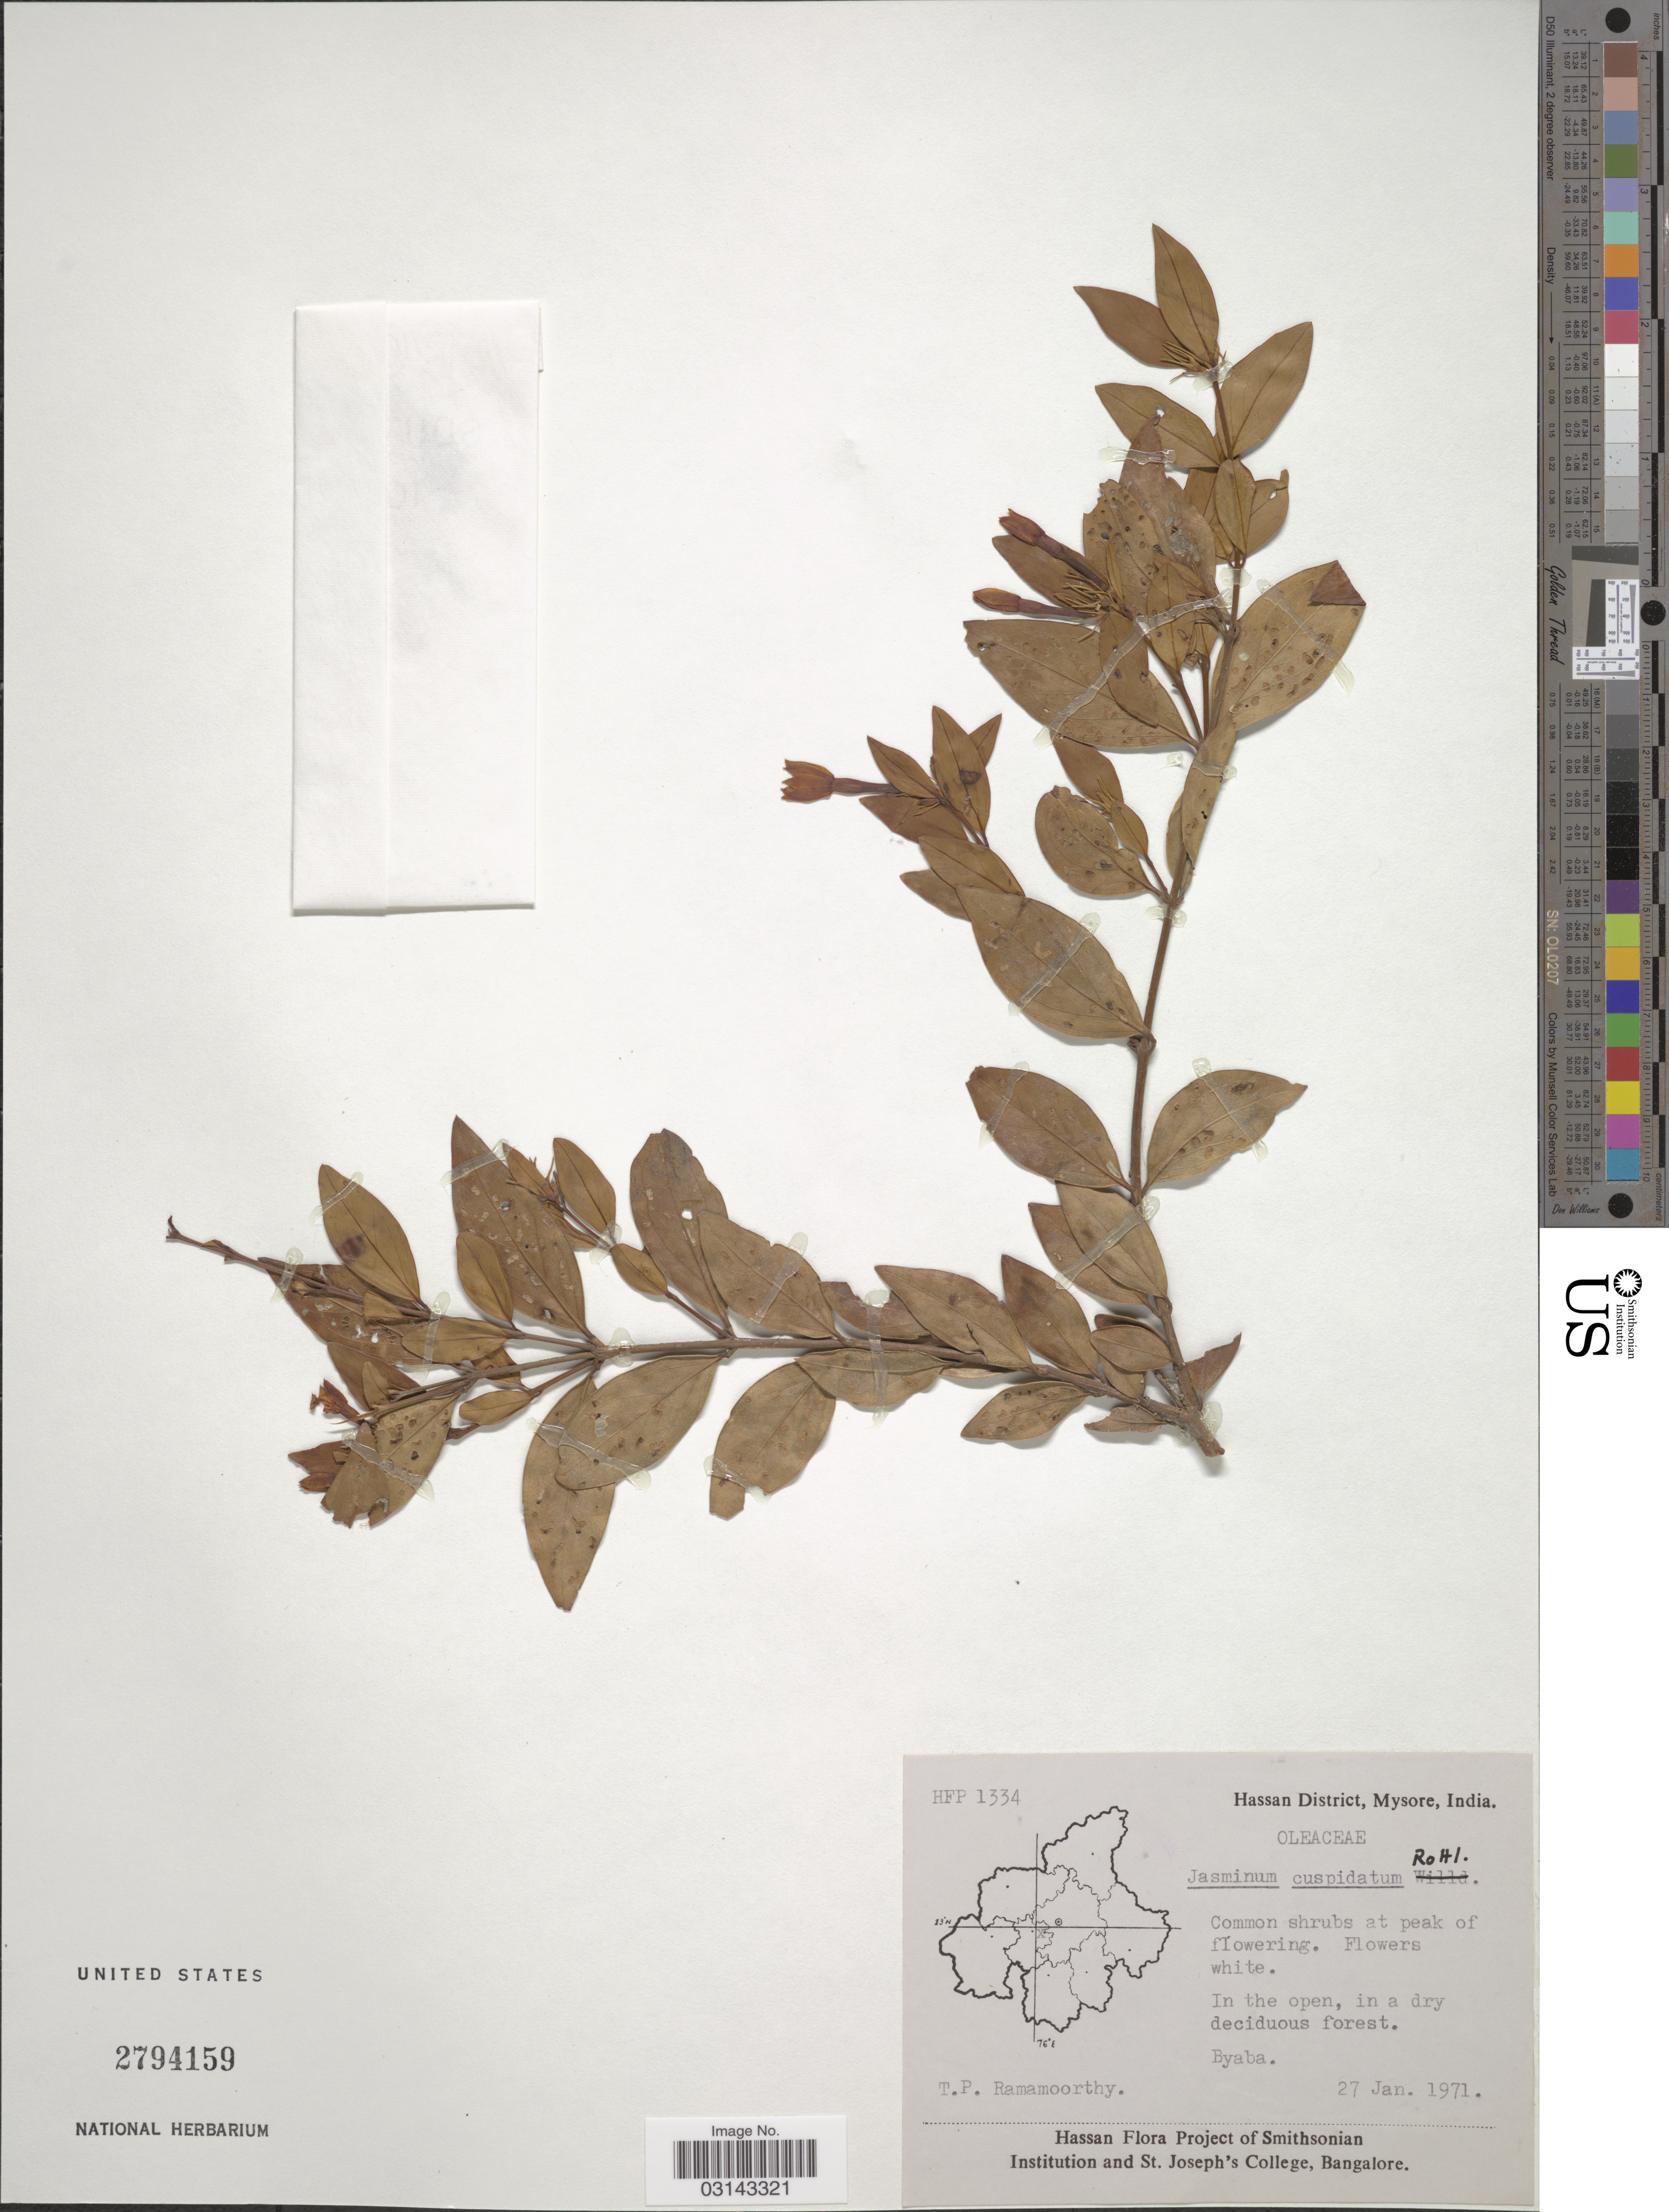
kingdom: Plantae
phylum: Tracheophyta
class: Magnoliopsida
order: Lamiales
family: Oleaceae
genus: Jasminum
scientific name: Jasminum cuspidatum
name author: Rottler & Willd.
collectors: T. P. Ramamoorthy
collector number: HFP1334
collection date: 1971-01-27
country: India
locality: Hassan District, Mysore. Byaba.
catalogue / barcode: US 2794159